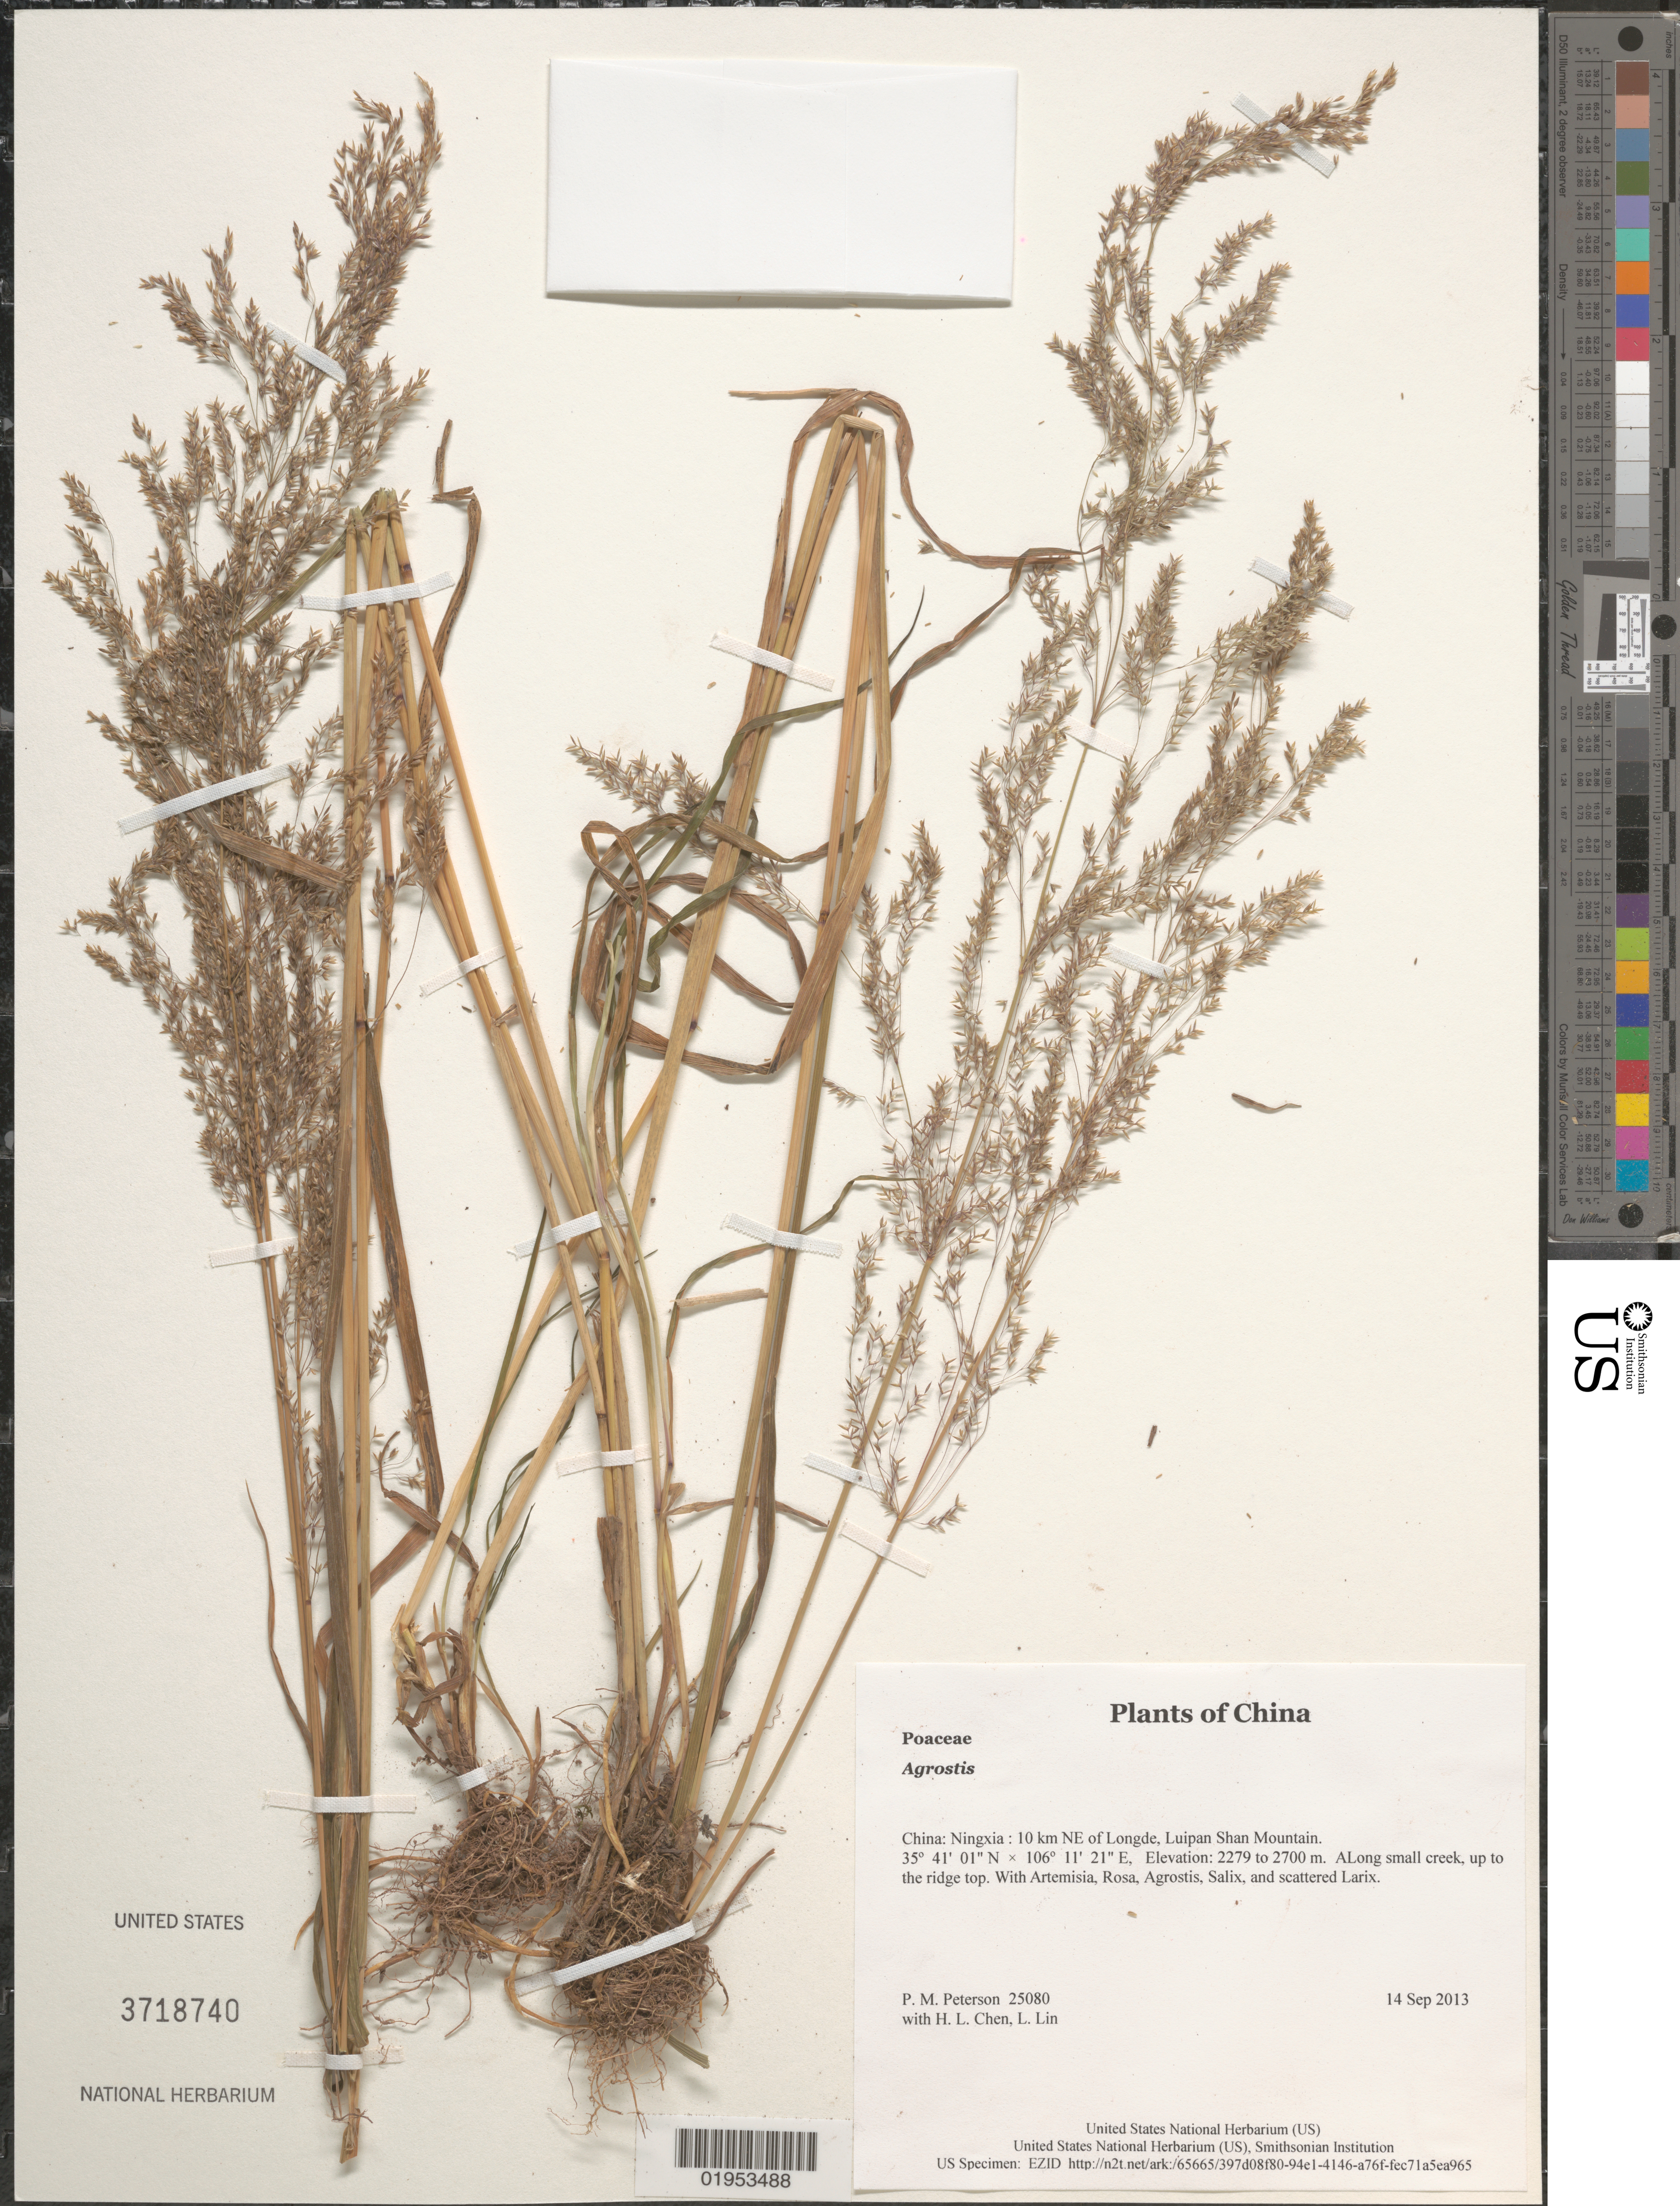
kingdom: Plantae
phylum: Tracheophyta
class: Liliopsida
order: Poales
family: Poaceae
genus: Agrostis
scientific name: Agrostis sp.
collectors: P. M. Peterson, H. L. Chen & L. Lin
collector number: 25080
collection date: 2013-09-14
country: China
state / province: Ningxia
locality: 10 km NE of Longde, Luipan Shan Mountain.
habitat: ALong small creek, up to the ridge top.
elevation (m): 2279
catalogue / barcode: US 3718740